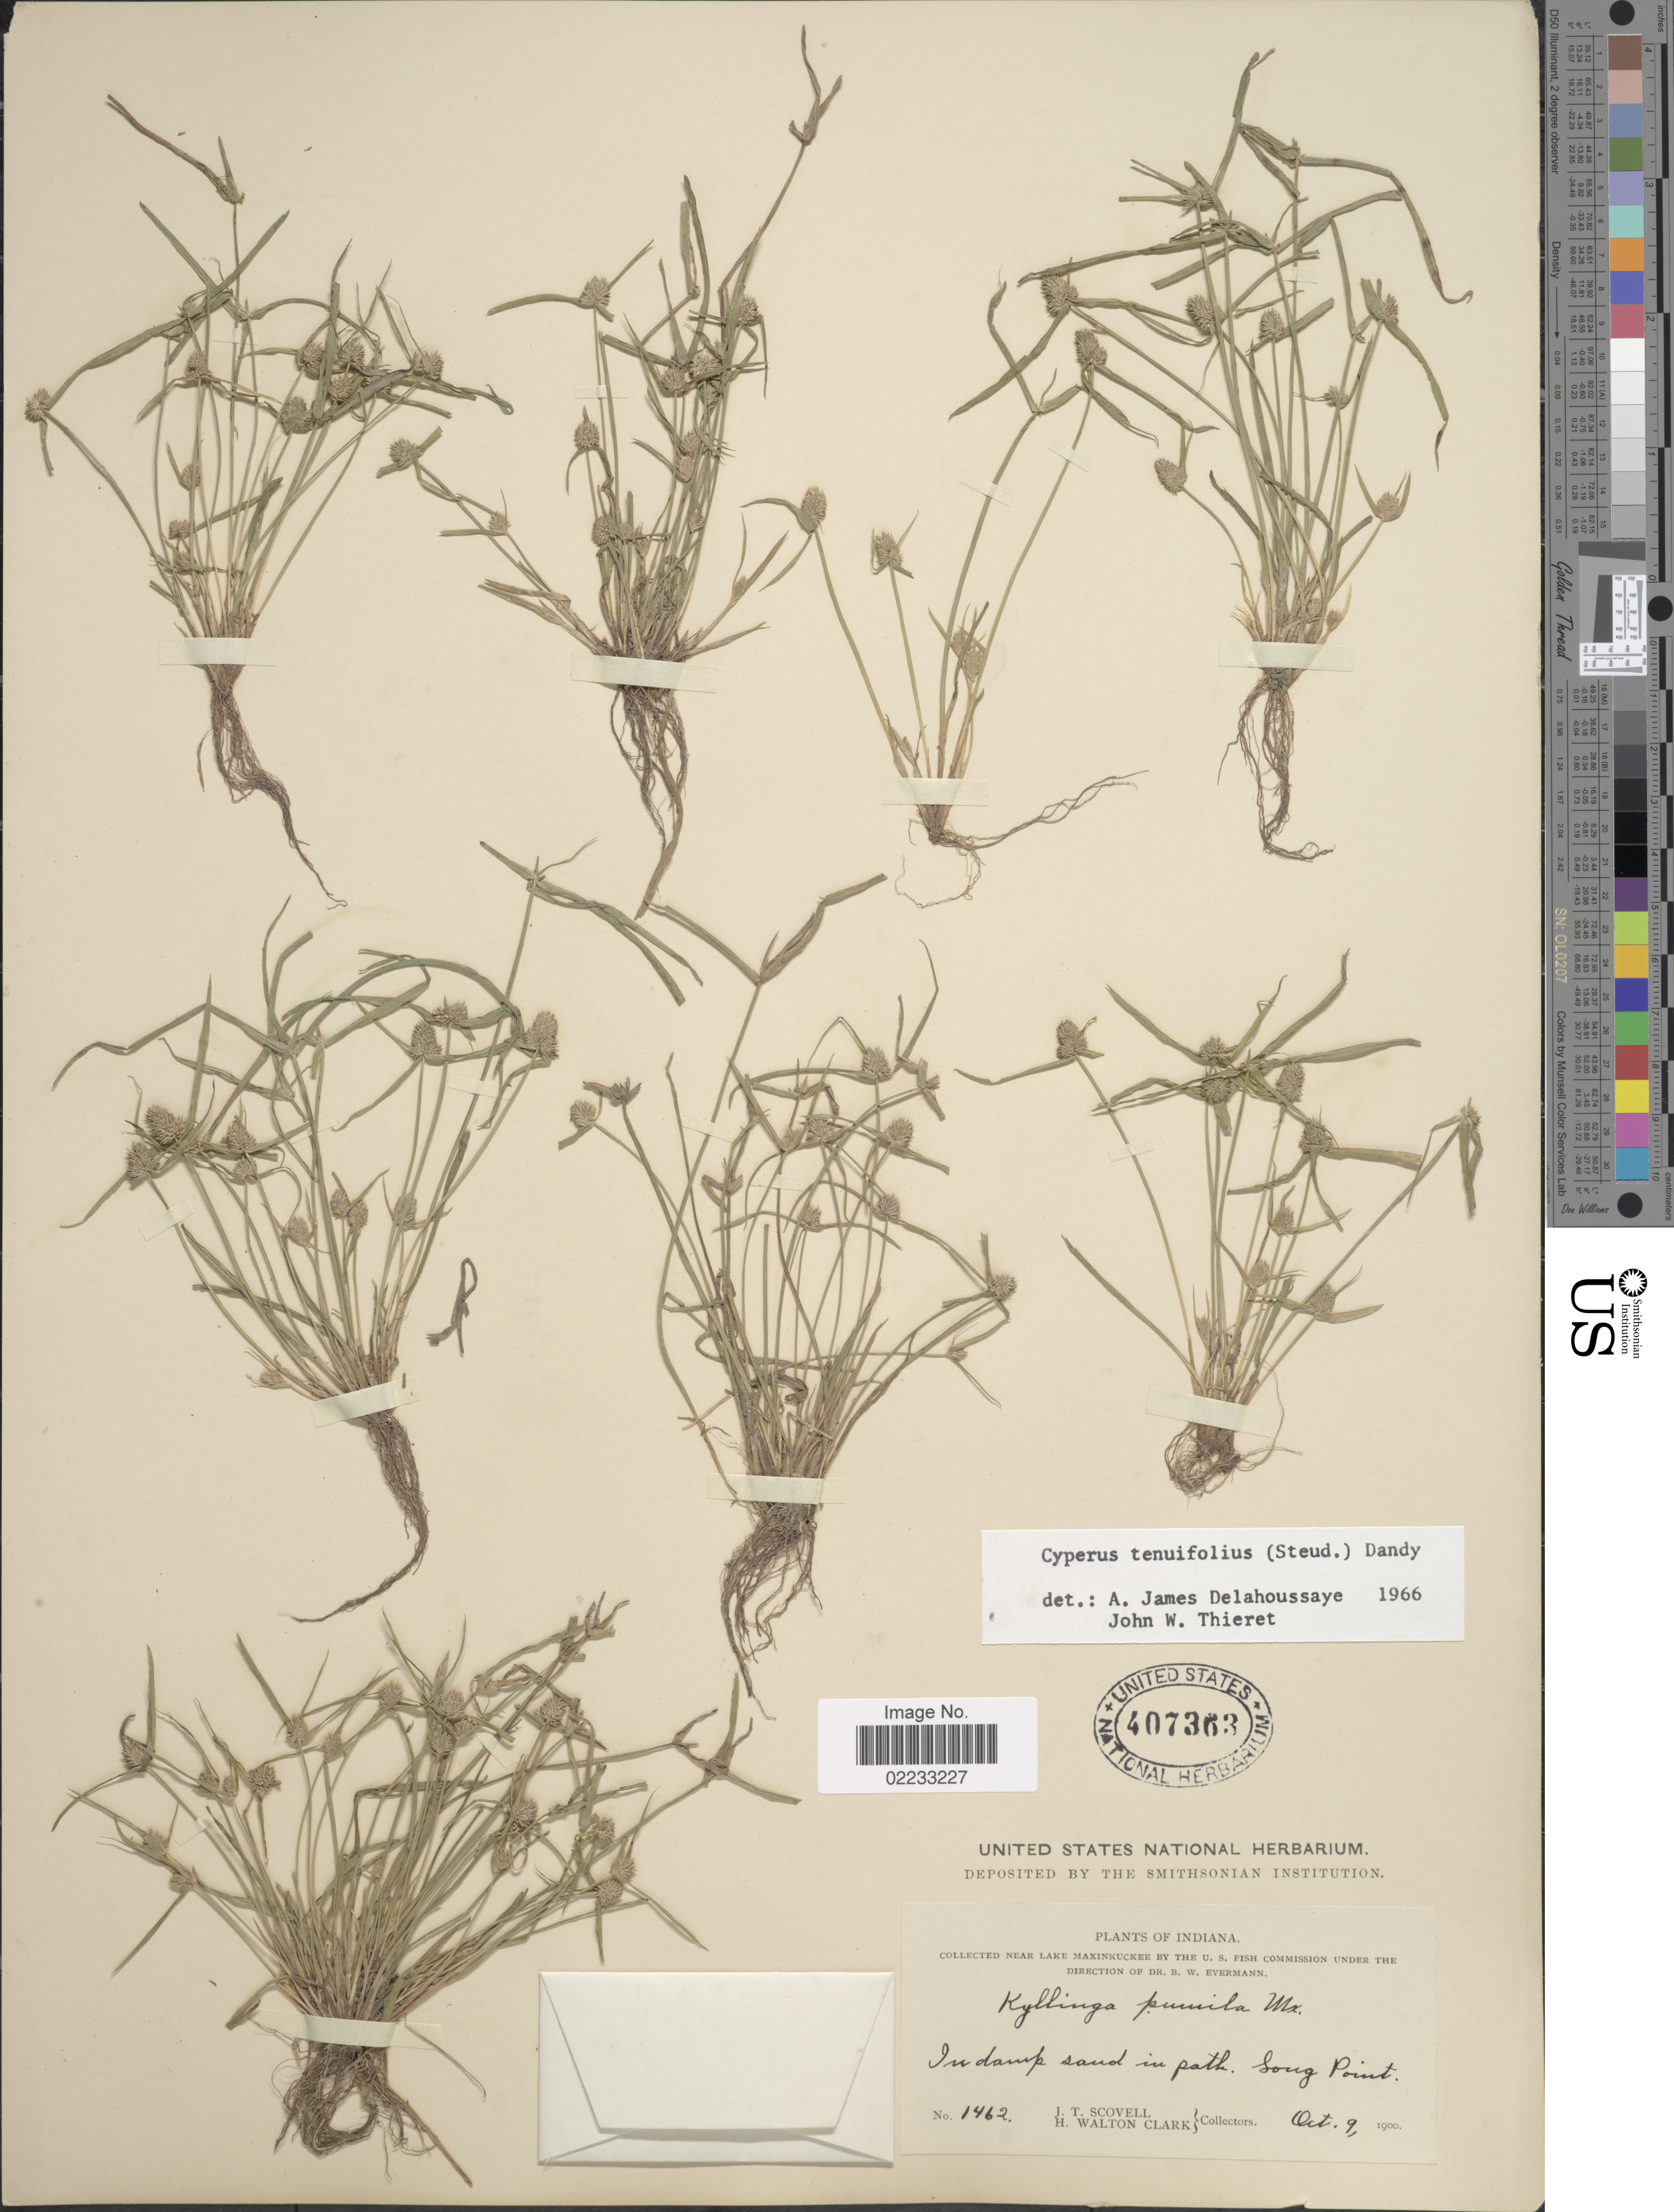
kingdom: Plantae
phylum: Tracheophyta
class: Liliopsida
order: Poales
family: Cyperaceae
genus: Cyperus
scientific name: Cyperus hortensis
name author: (Salzm. ex Steud.) Dorr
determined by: Strong, Mark T., (BOT), Smithsonian Institution - National Museum of Natural History (UNITED STATES)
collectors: J. T. Scovell & H. W. Clark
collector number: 1462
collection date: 1900-10-09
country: United States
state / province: Indiana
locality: Near Lake Maxinkuckee, in damp sand in path, Long Point.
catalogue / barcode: US 407363